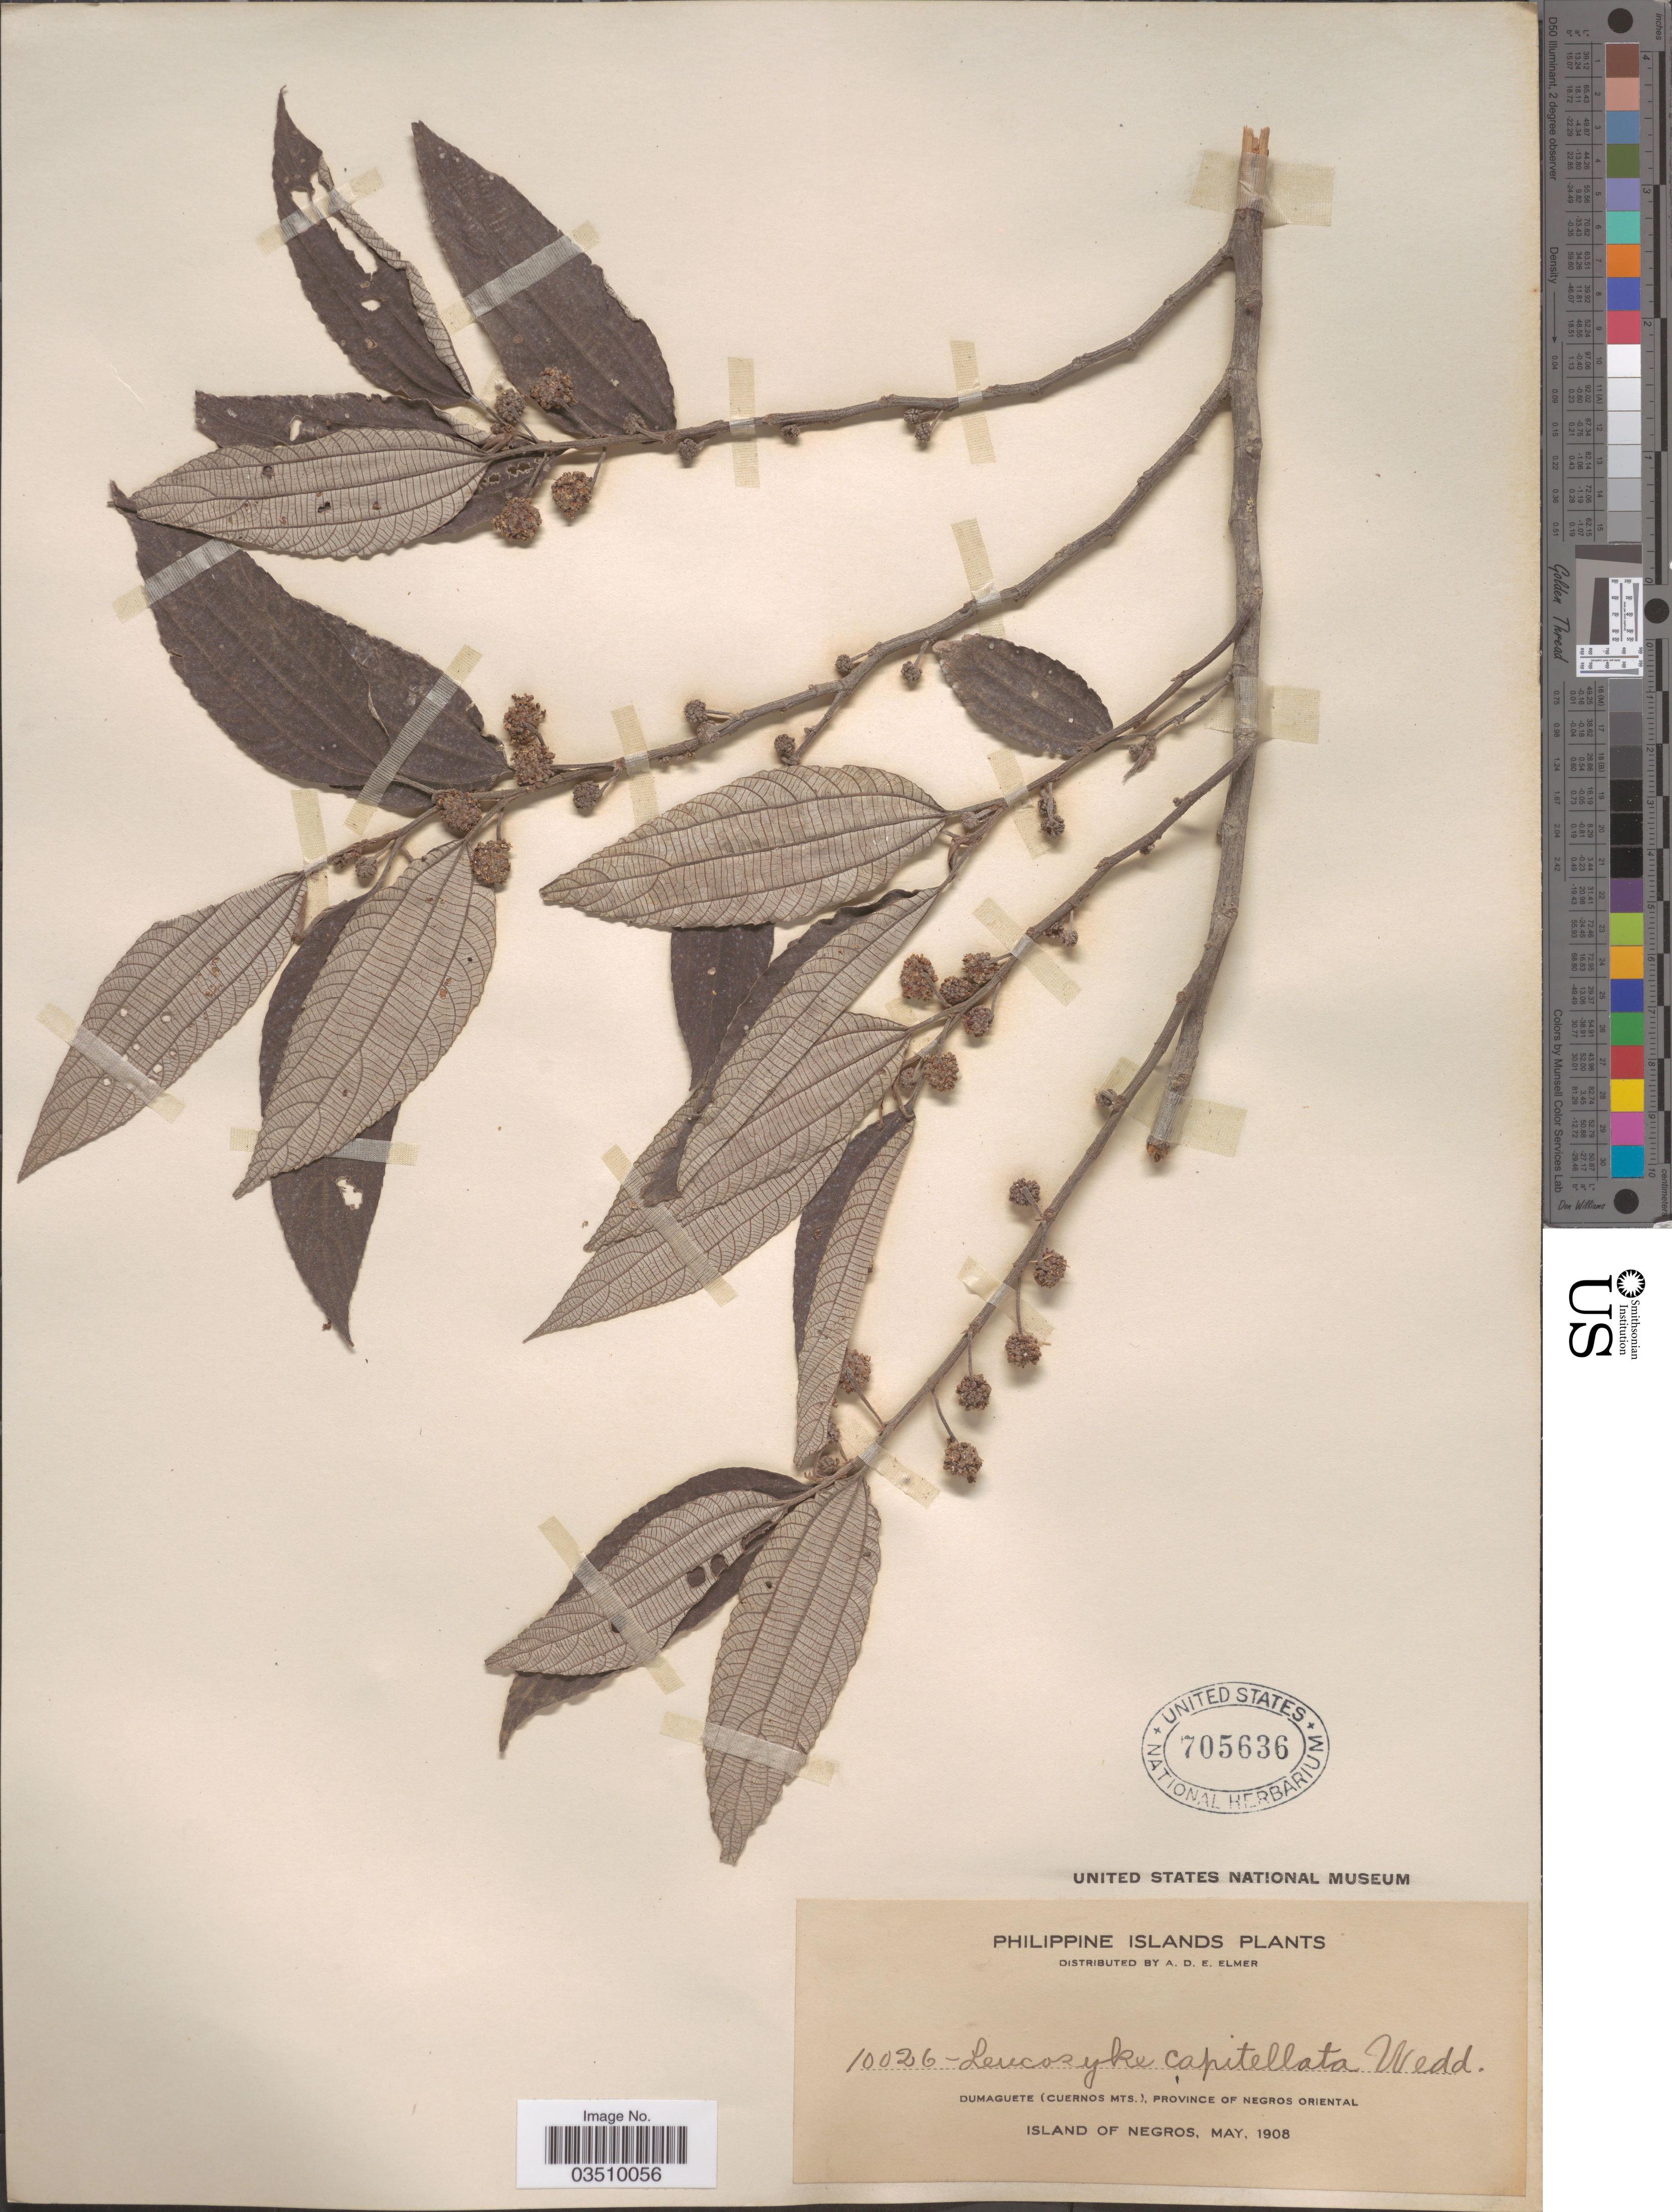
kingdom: Plantae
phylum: Tracheophyta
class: Magnoliopsida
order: Rosales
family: Urticaceae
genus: Leucosyke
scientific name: Leucosyke capitellata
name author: (Poir.) Wedd.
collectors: A. D. E. Elmer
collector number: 10026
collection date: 1908-05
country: Philippines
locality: Dumaguete (Cuernos Mts.), Province of Negros Oriental. Island of Negros.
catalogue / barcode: US 705636